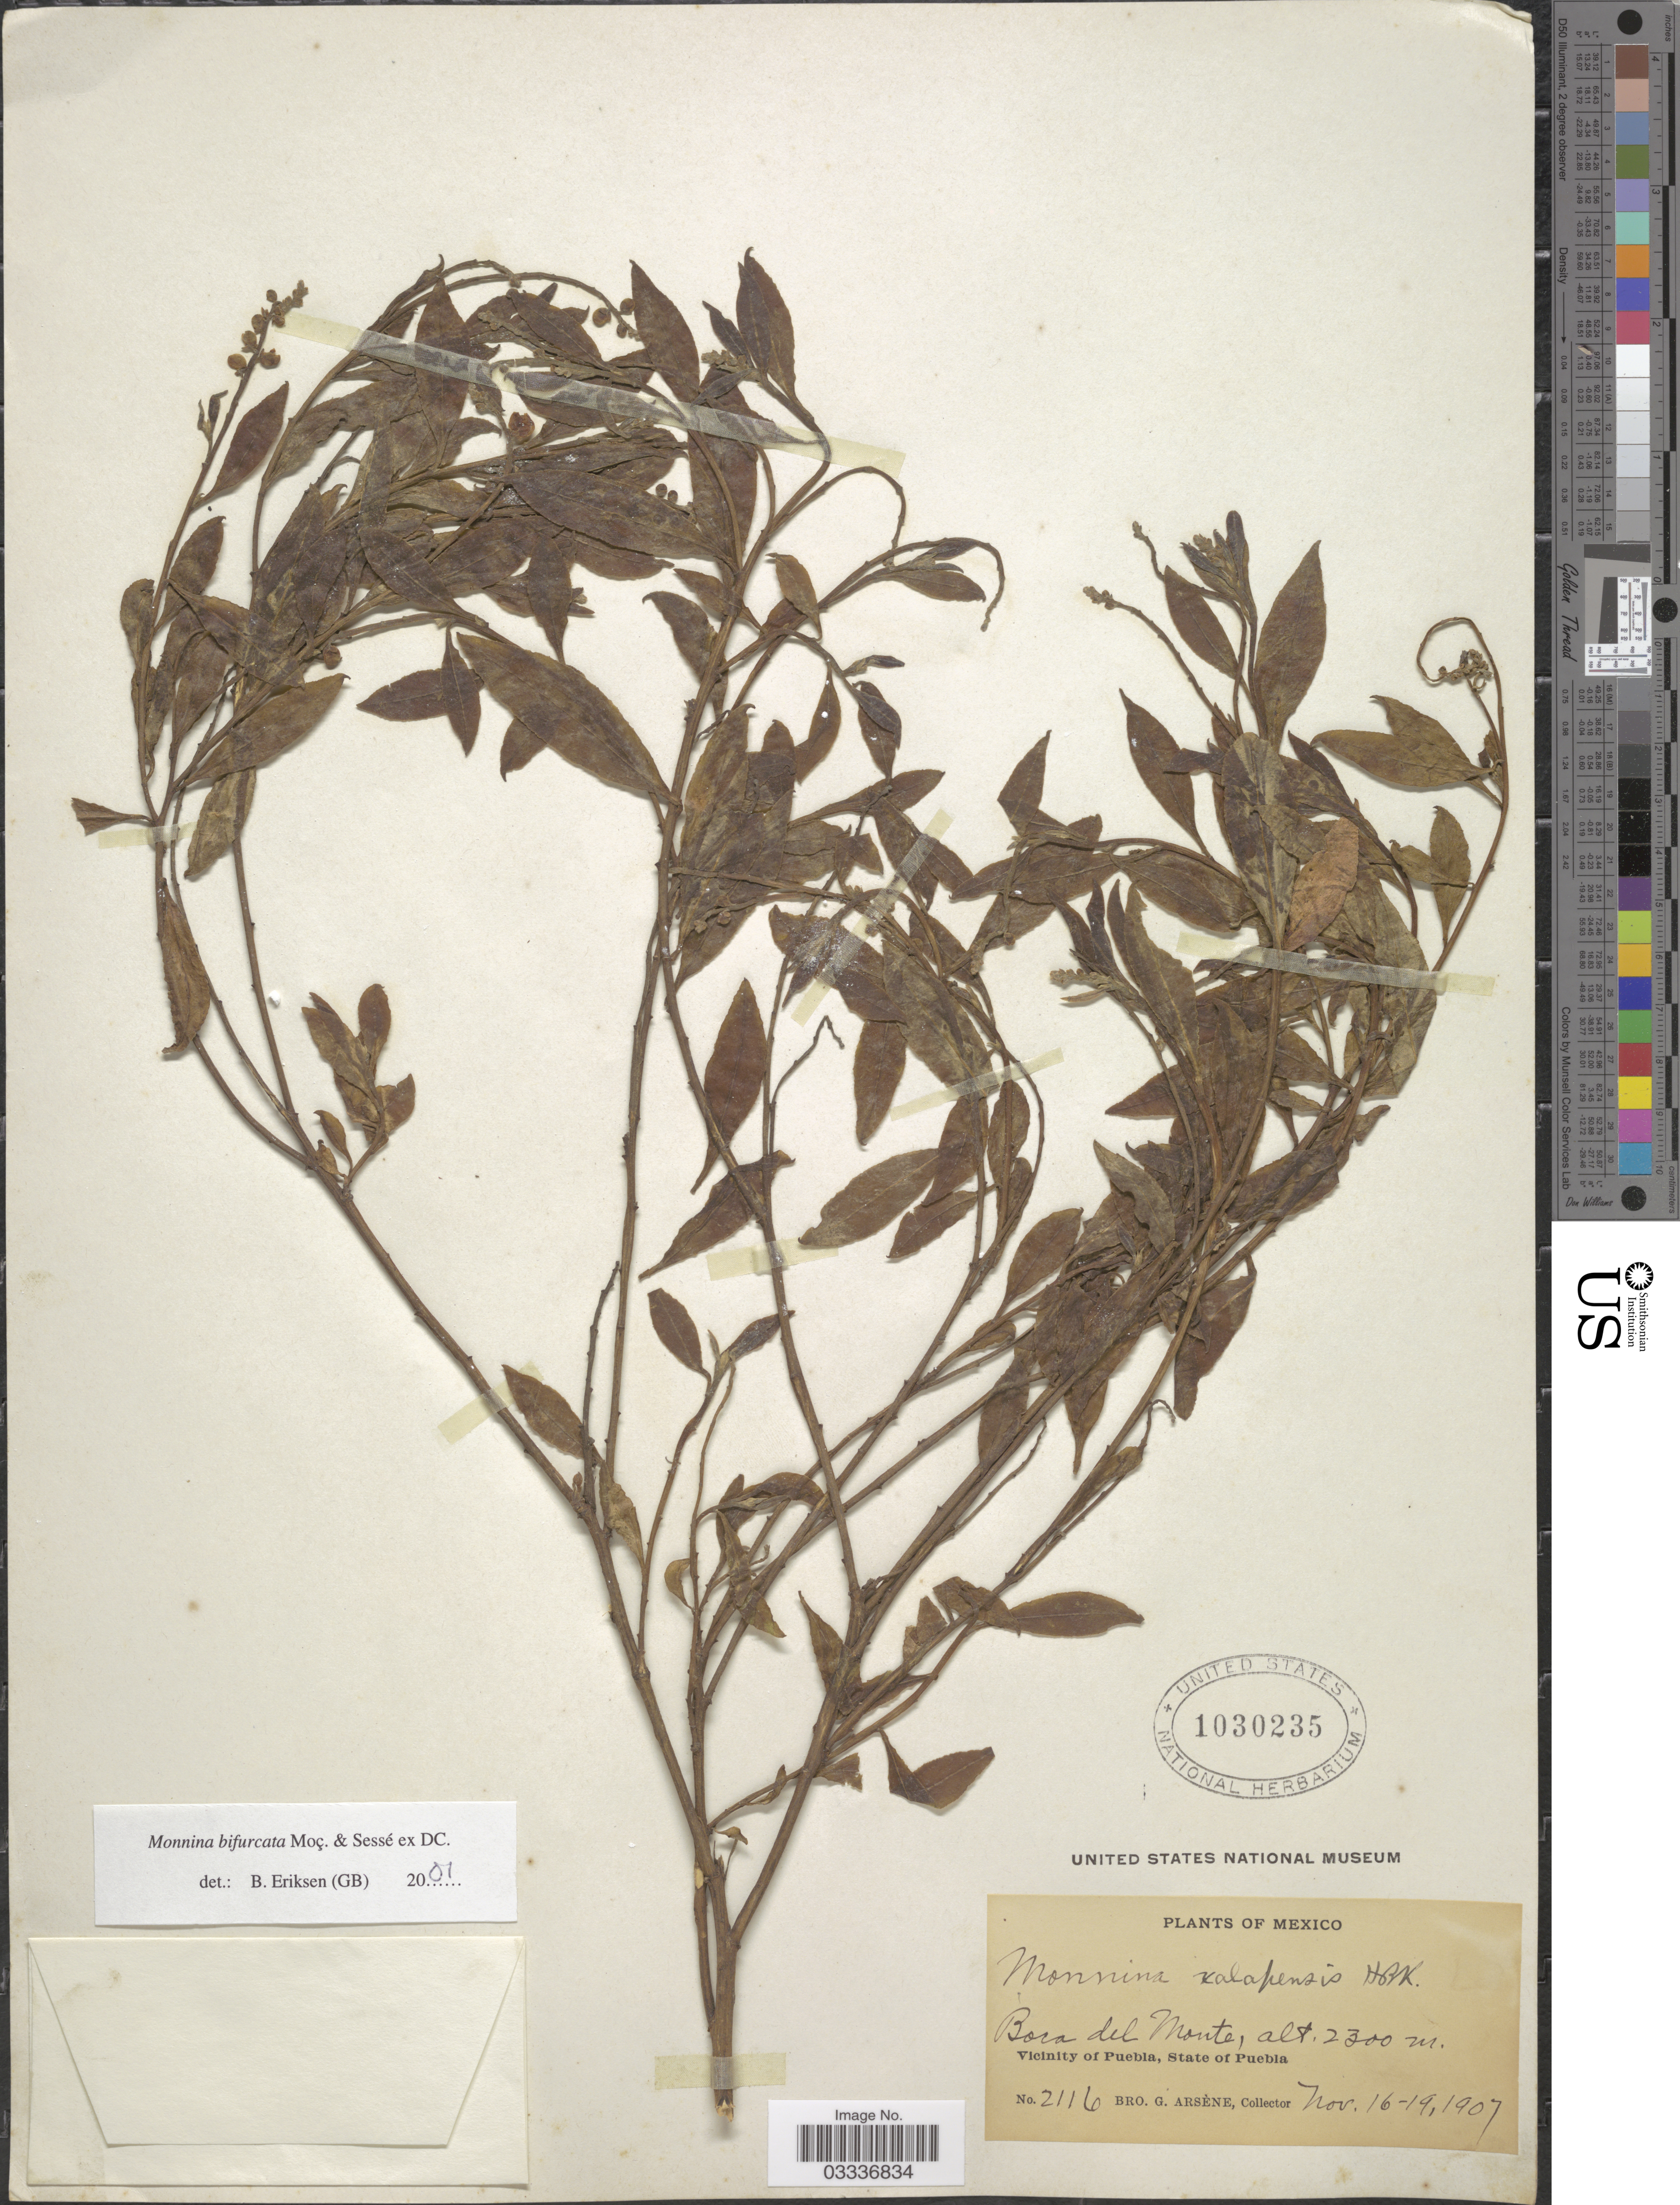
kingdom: Plantae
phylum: Tracheophyta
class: Magnoliopsida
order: Fabales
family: Polygalaceae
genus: Monnina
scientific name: Monnina bifurcata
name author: Sessé & Moc. ex DC.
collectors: Bro. G. Arsène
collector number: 2116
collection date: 1907-11-16/1907-11-19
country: Mexico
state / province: Puebla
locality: Boca del Monte. Vicinity of Puebla.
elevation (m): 2300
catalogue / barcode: US 1030235